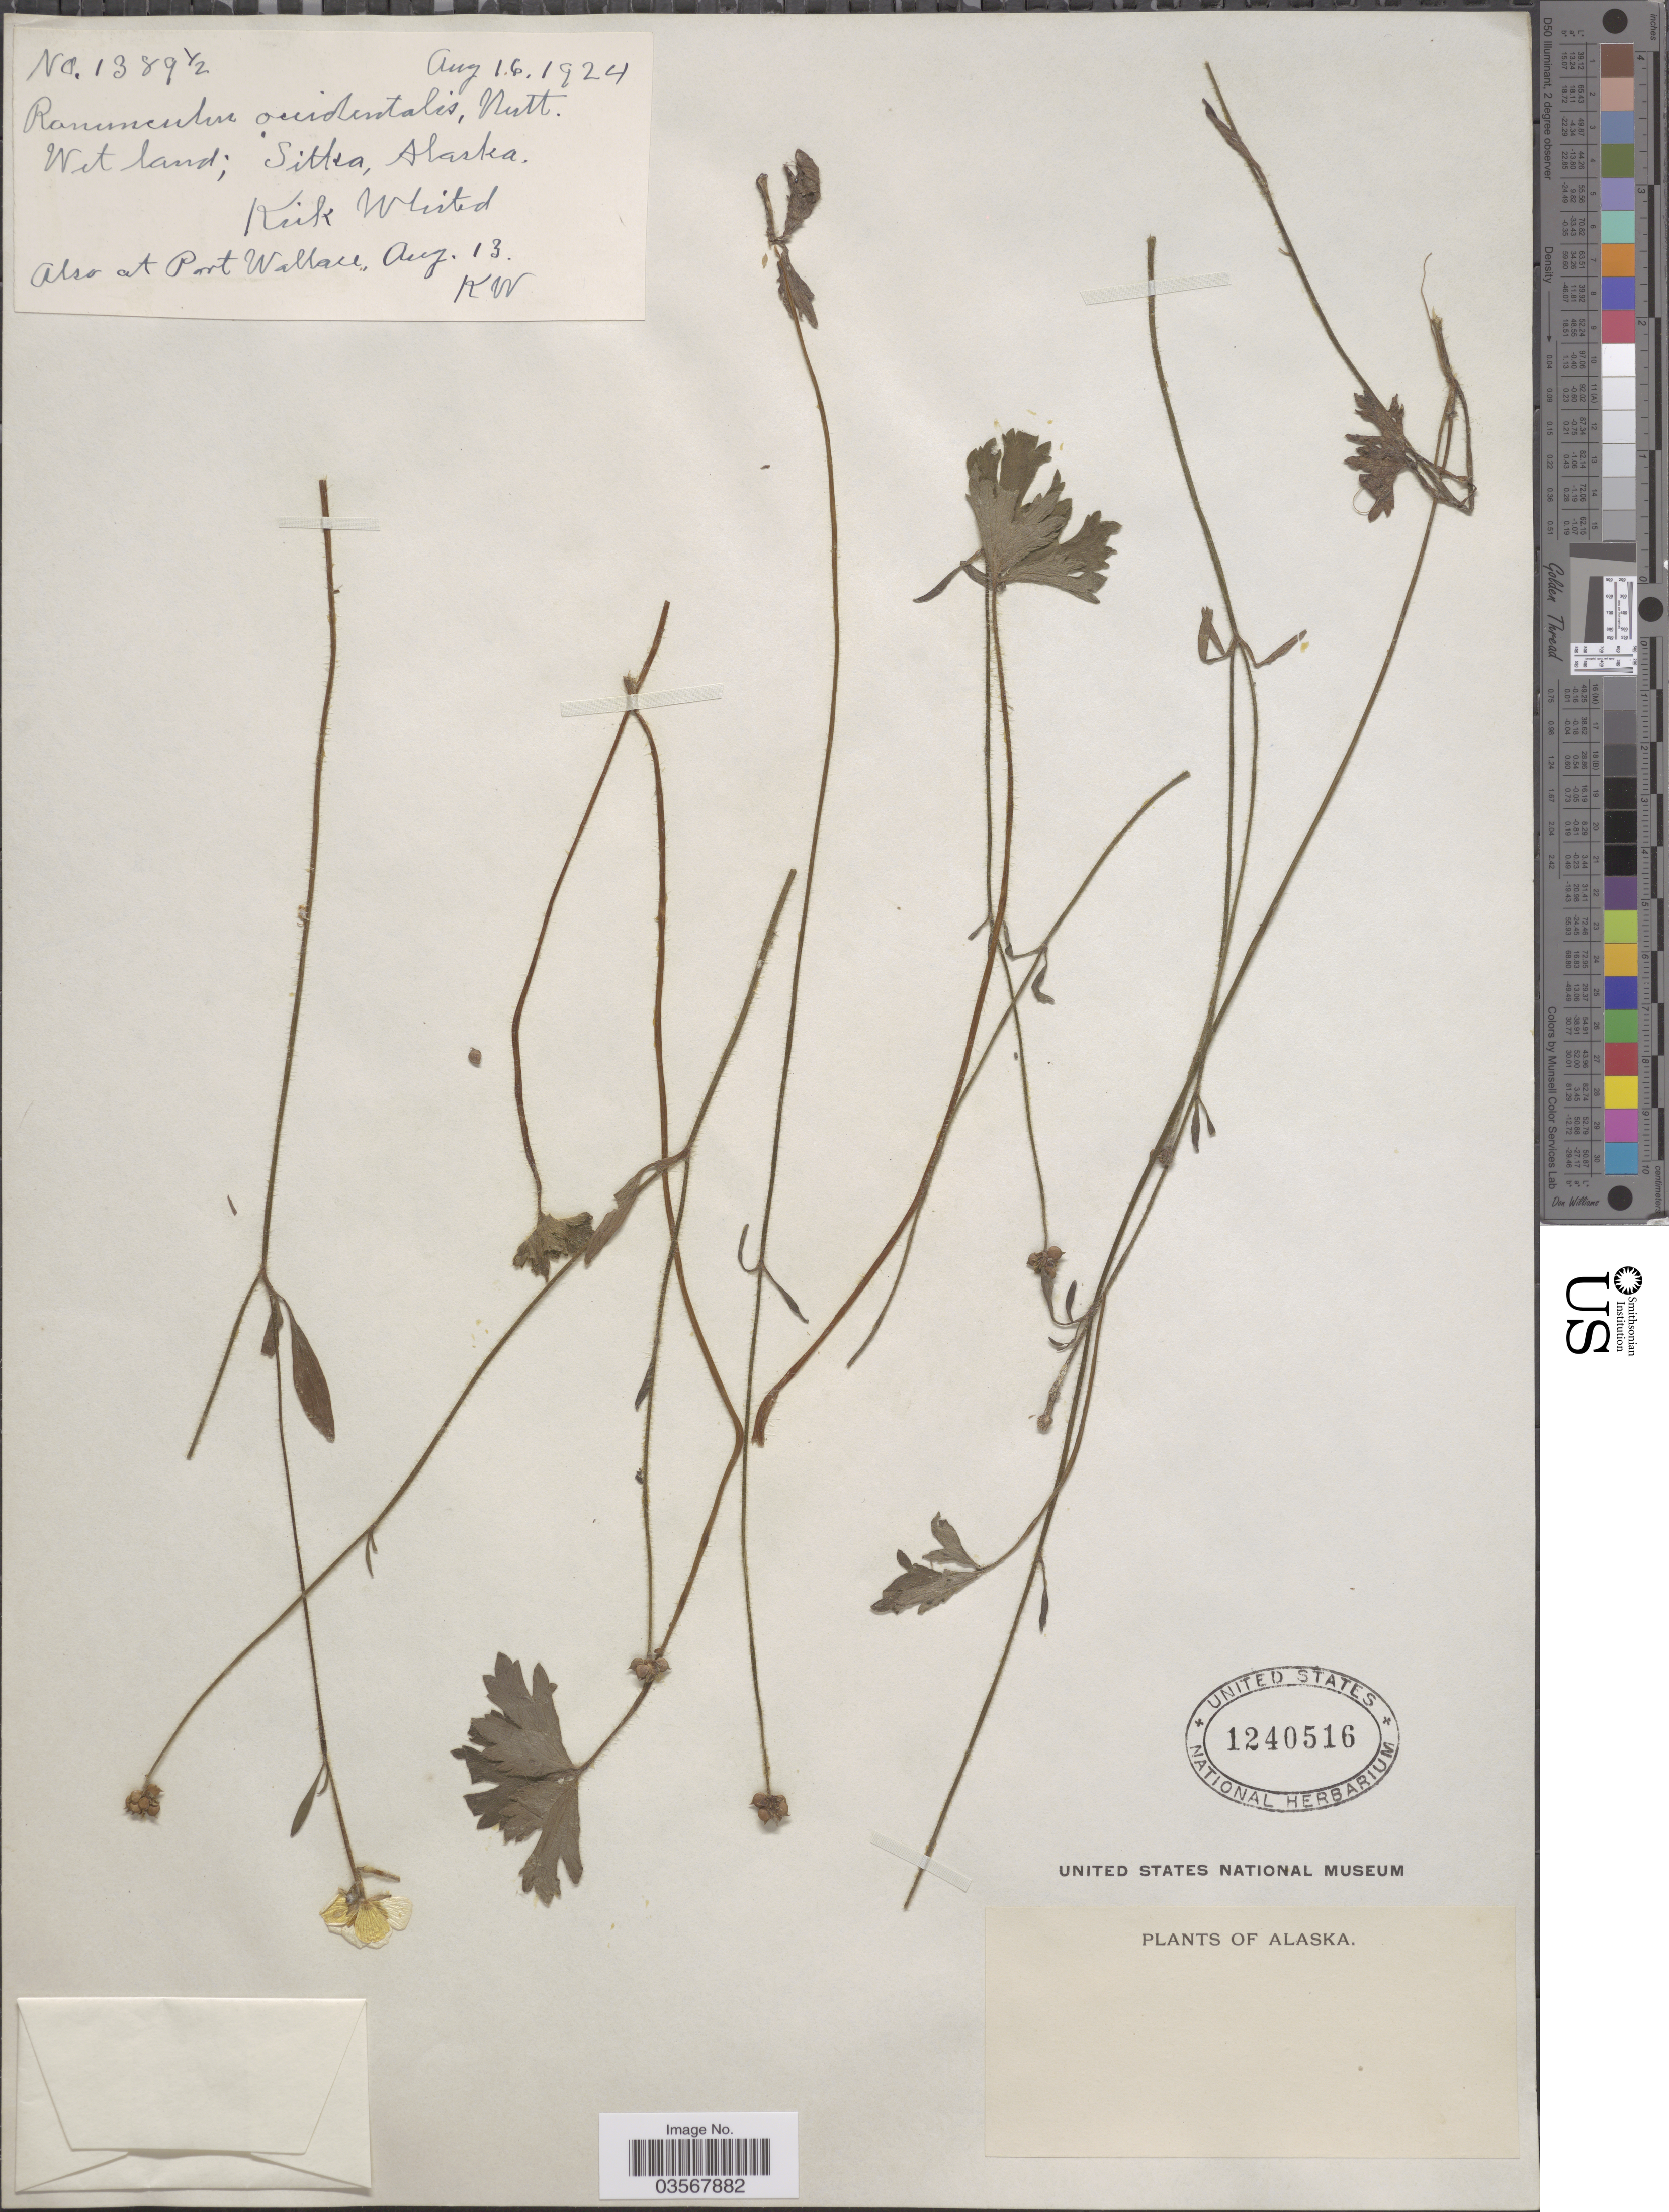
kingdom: Plantae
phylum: Tracheophyta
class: Magnoliopsida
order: Ranunculales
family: Ranunculaceae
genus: Ranunculus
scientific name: Ranunculus occidentalis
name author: Nutt.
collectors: K. Whited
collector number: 1389yz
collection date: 1924-08-16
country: United States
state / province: Alaska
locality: Sitka.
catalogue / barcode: US 1240516